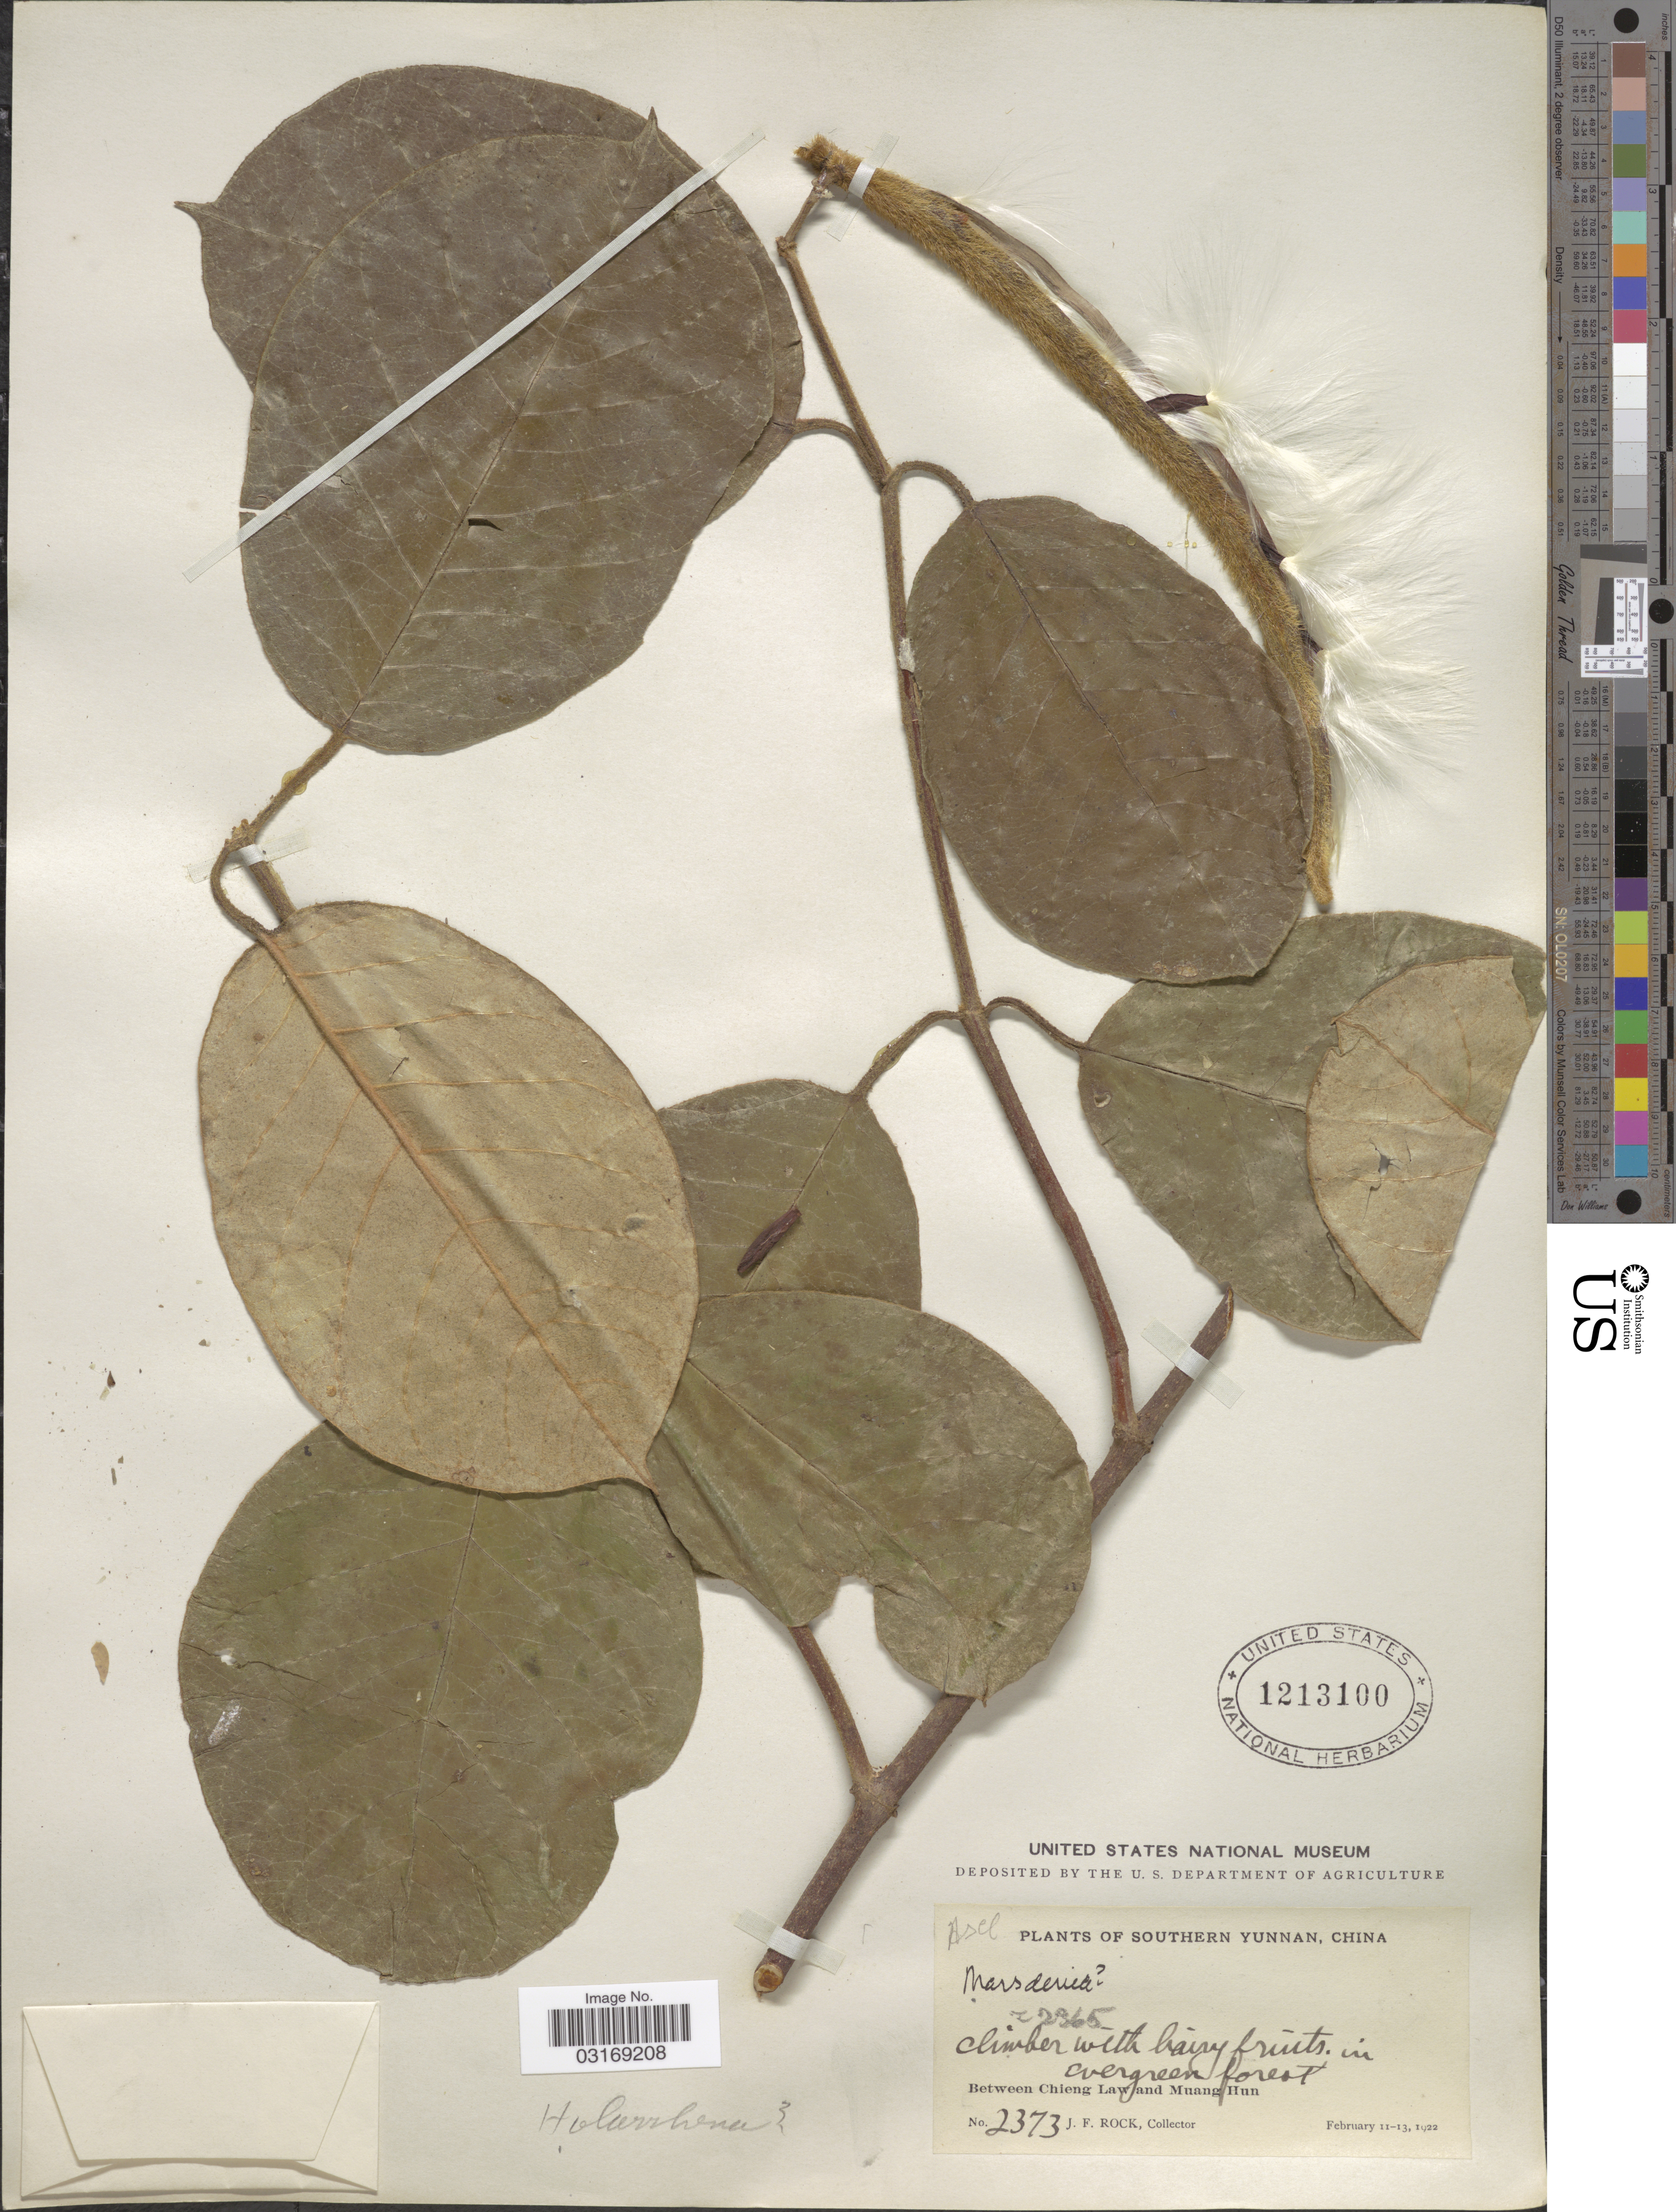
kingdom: Plantae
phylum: Tracheophyta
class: Magnoliopsida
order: Gentianales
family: Apocynaceae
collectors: J. Rock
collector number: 2373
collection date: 1922-02-11/1922-02-13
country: China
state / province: Yunnan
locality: Southern Yunnan. Between Chieng Law and Muang Hun.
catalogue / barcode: US 1213100